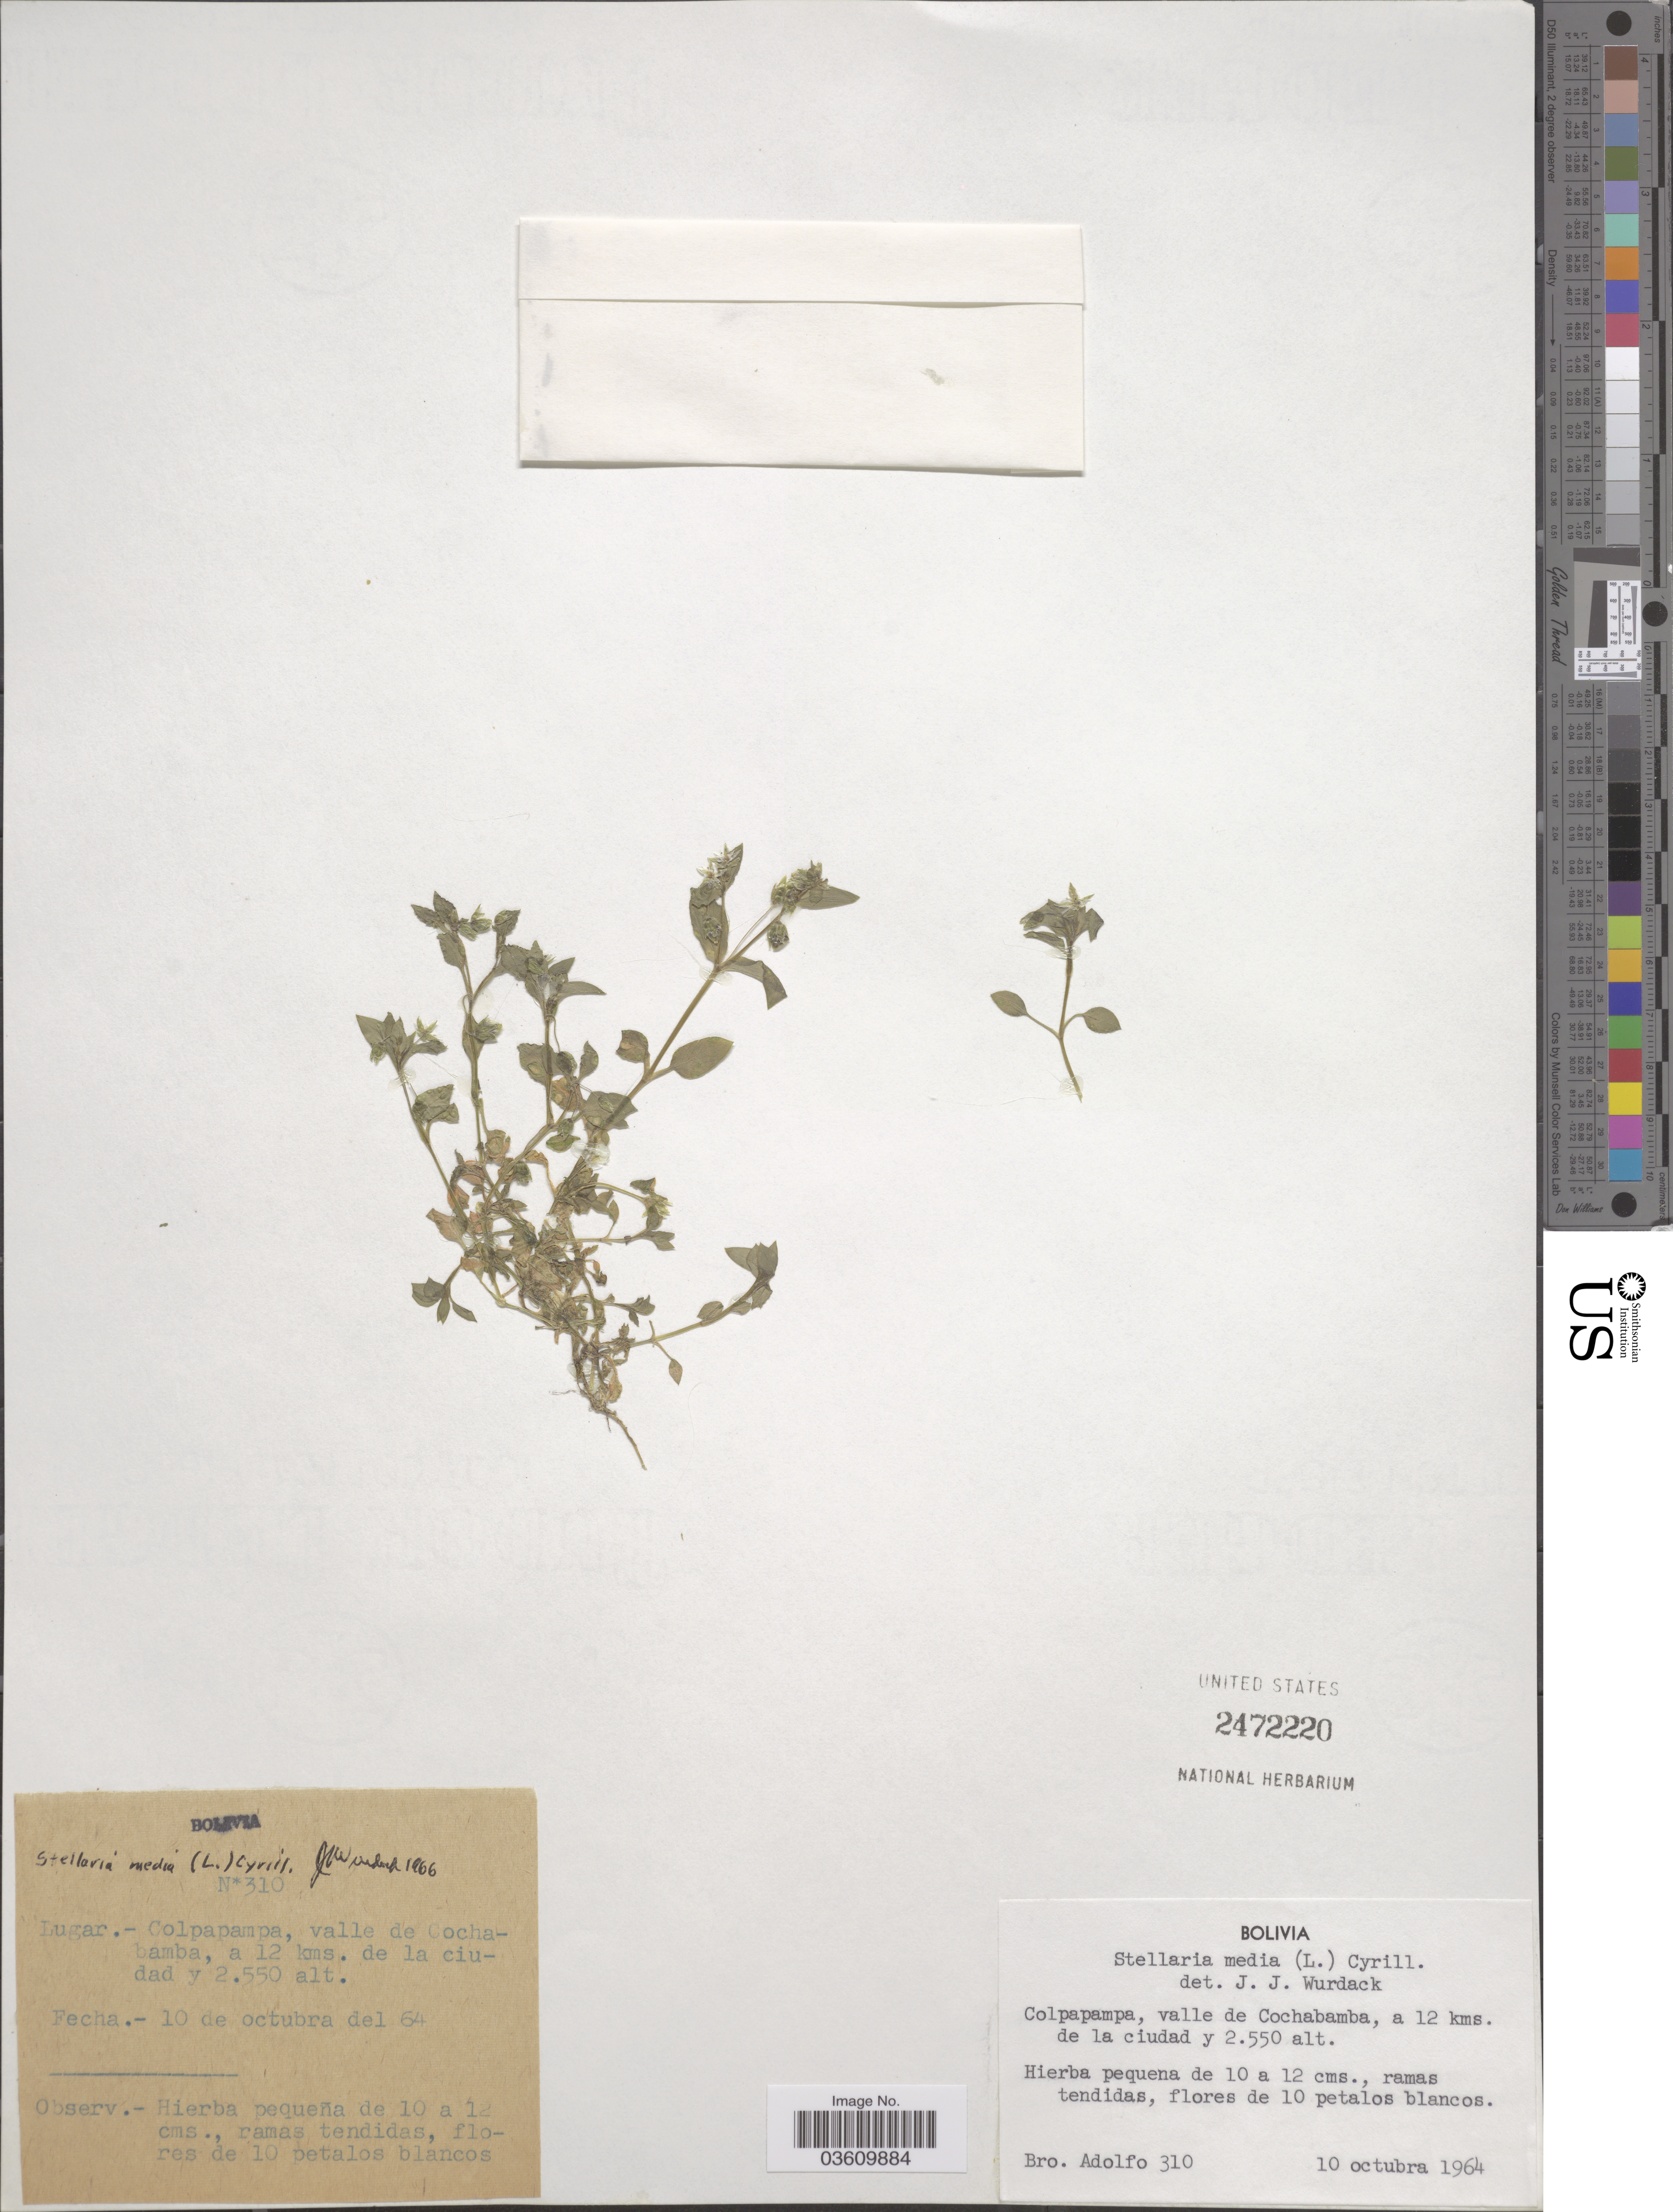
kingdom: Plantae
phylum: Tracheophyta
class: Magnoliopsida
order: Caryophyllales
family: Caryophyllaceae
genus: Stellaria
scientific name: Stellaria media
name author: (L.) Vill.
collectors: Bro. Adolfo M.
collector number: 310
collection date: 1964-10-10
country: Bolivia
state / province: Cochabamba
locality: Colpapampa, valle de Cochabamba, a 12 kms. de la ciudad.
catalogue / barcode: US 2472220